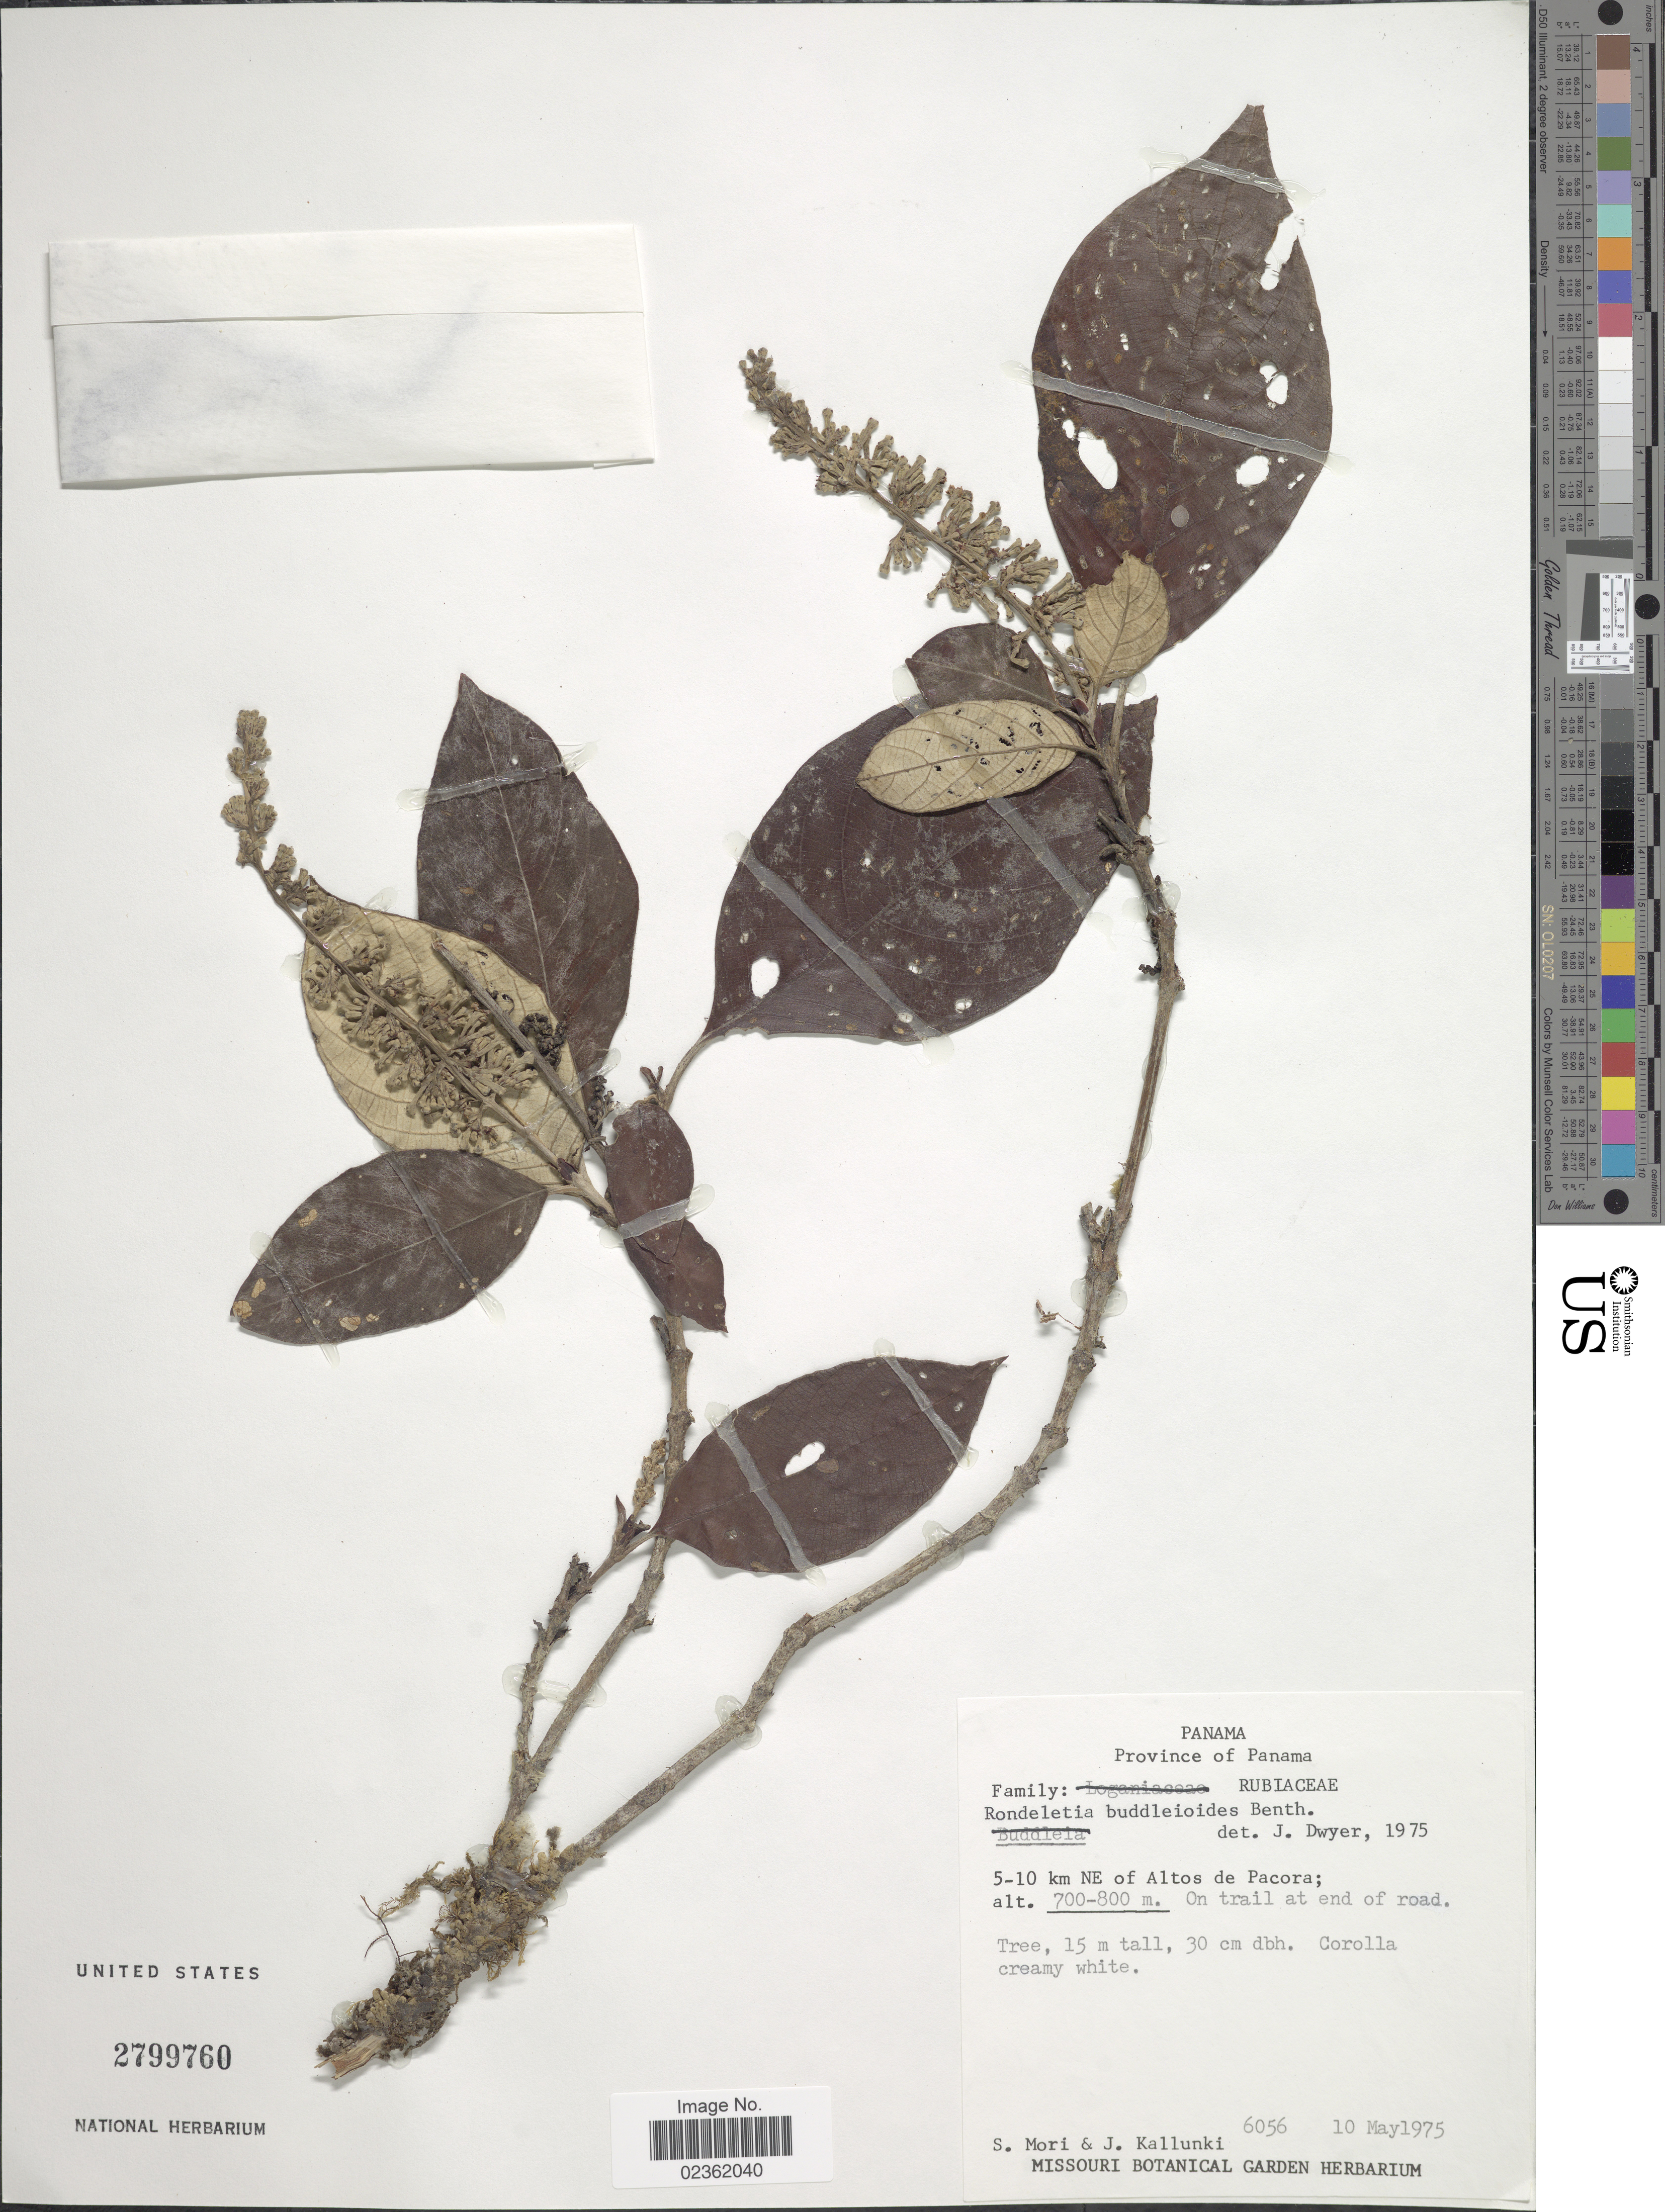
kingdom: Plantae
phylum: Tracheophyta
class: Magnoliopsida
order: Gentianales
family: Rubiaceae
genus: Rondeletia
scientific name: Rondeletia buddleioides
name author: Benth.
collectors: S. Mori & J. Kallunki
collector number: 6056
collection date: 1975-05-10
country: Panama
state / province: Panamá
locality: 5-10 km NE of Altos de Pacora; on trail at end of road.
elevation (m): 700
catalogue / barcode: US 2799760